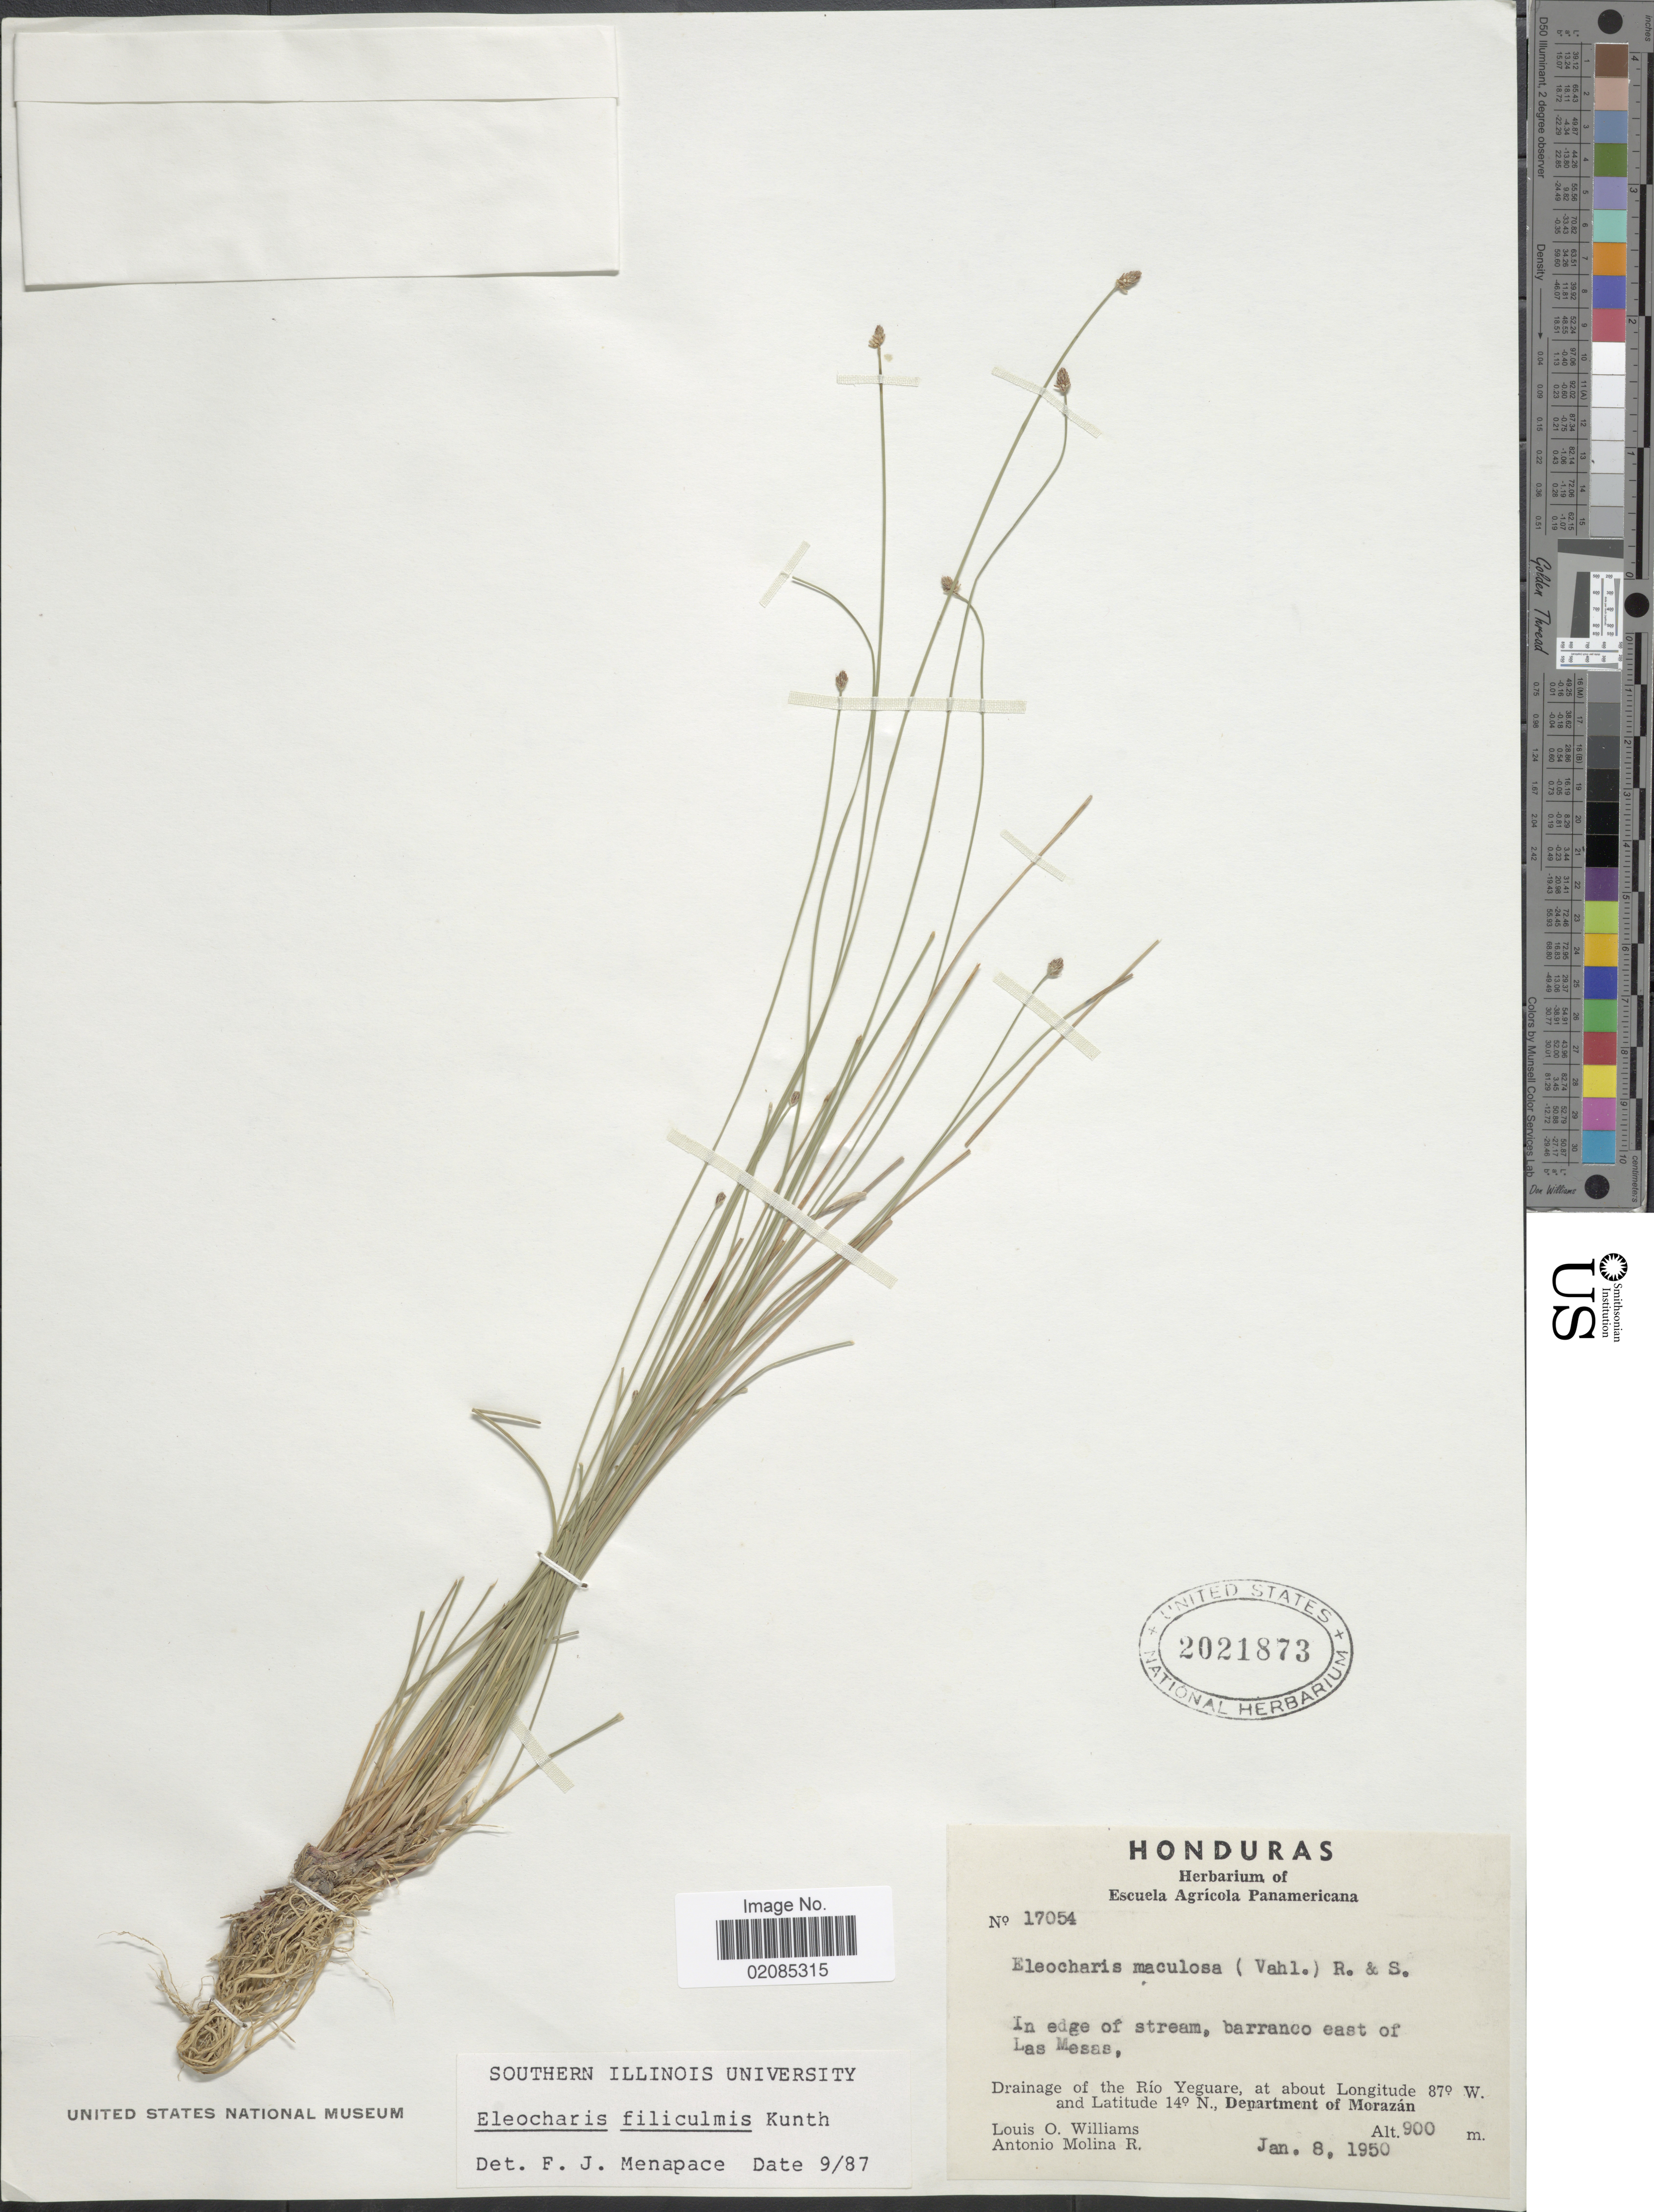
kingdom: Plantae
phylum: Tracheophyta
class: Liliopsida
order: Poales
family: Cyperaceae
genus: Eleocharis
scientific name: Eleocharis filiculmis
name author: Kunth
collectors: L. O. Williams & A. Molina R.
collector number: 17054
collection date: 1950-01-08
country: Honduras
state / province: Fco. Morazán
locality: Barranco east of Las Mesas, Drainage of the Rio Yeguare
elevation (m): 900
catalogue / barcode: US 2021873